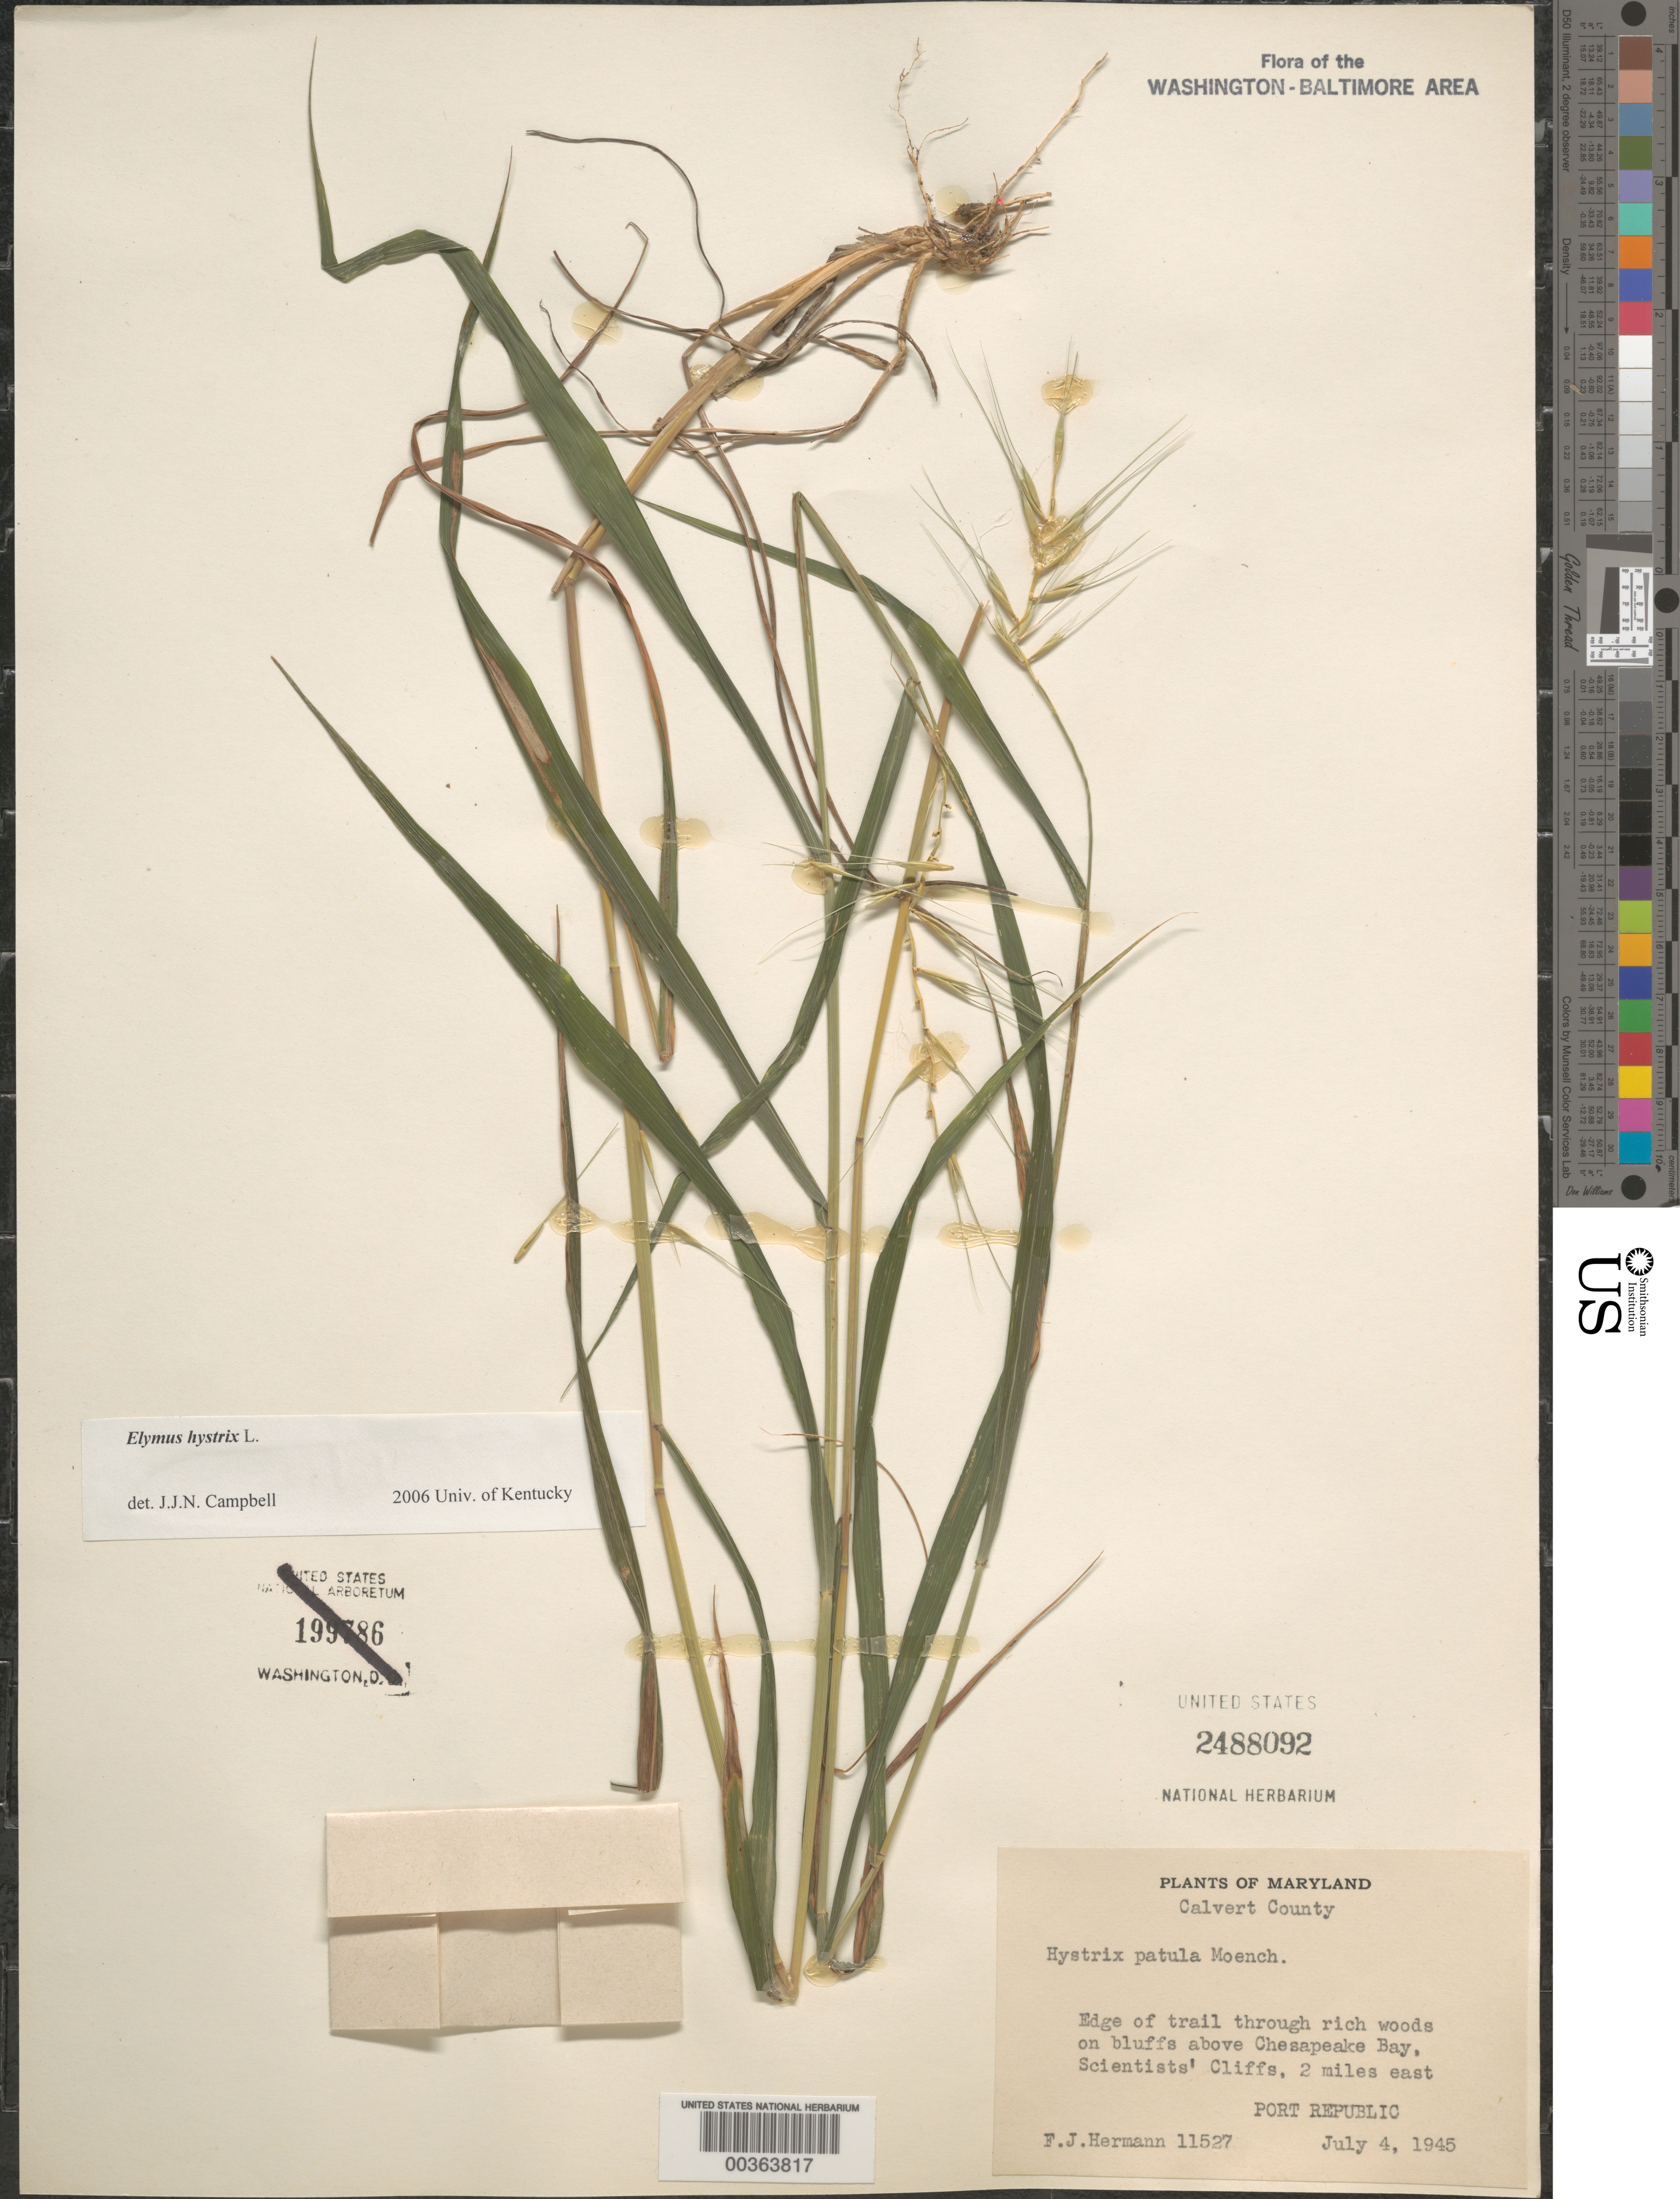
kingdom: Plantae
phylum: Tracheophyta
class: Liliopsida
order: Poales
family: Poaceae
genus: Elymus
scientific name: Elymus hystrix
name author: L.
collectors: F. J. Hermann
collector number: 11527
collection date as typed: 04 Jul 1945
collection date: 1945-07-04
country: United States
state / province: Maryland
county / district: Calvert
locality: Scientists' Cliffs, Port Republic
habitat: Edge of trail through rich woods on bluffs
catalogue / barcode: US 2488092